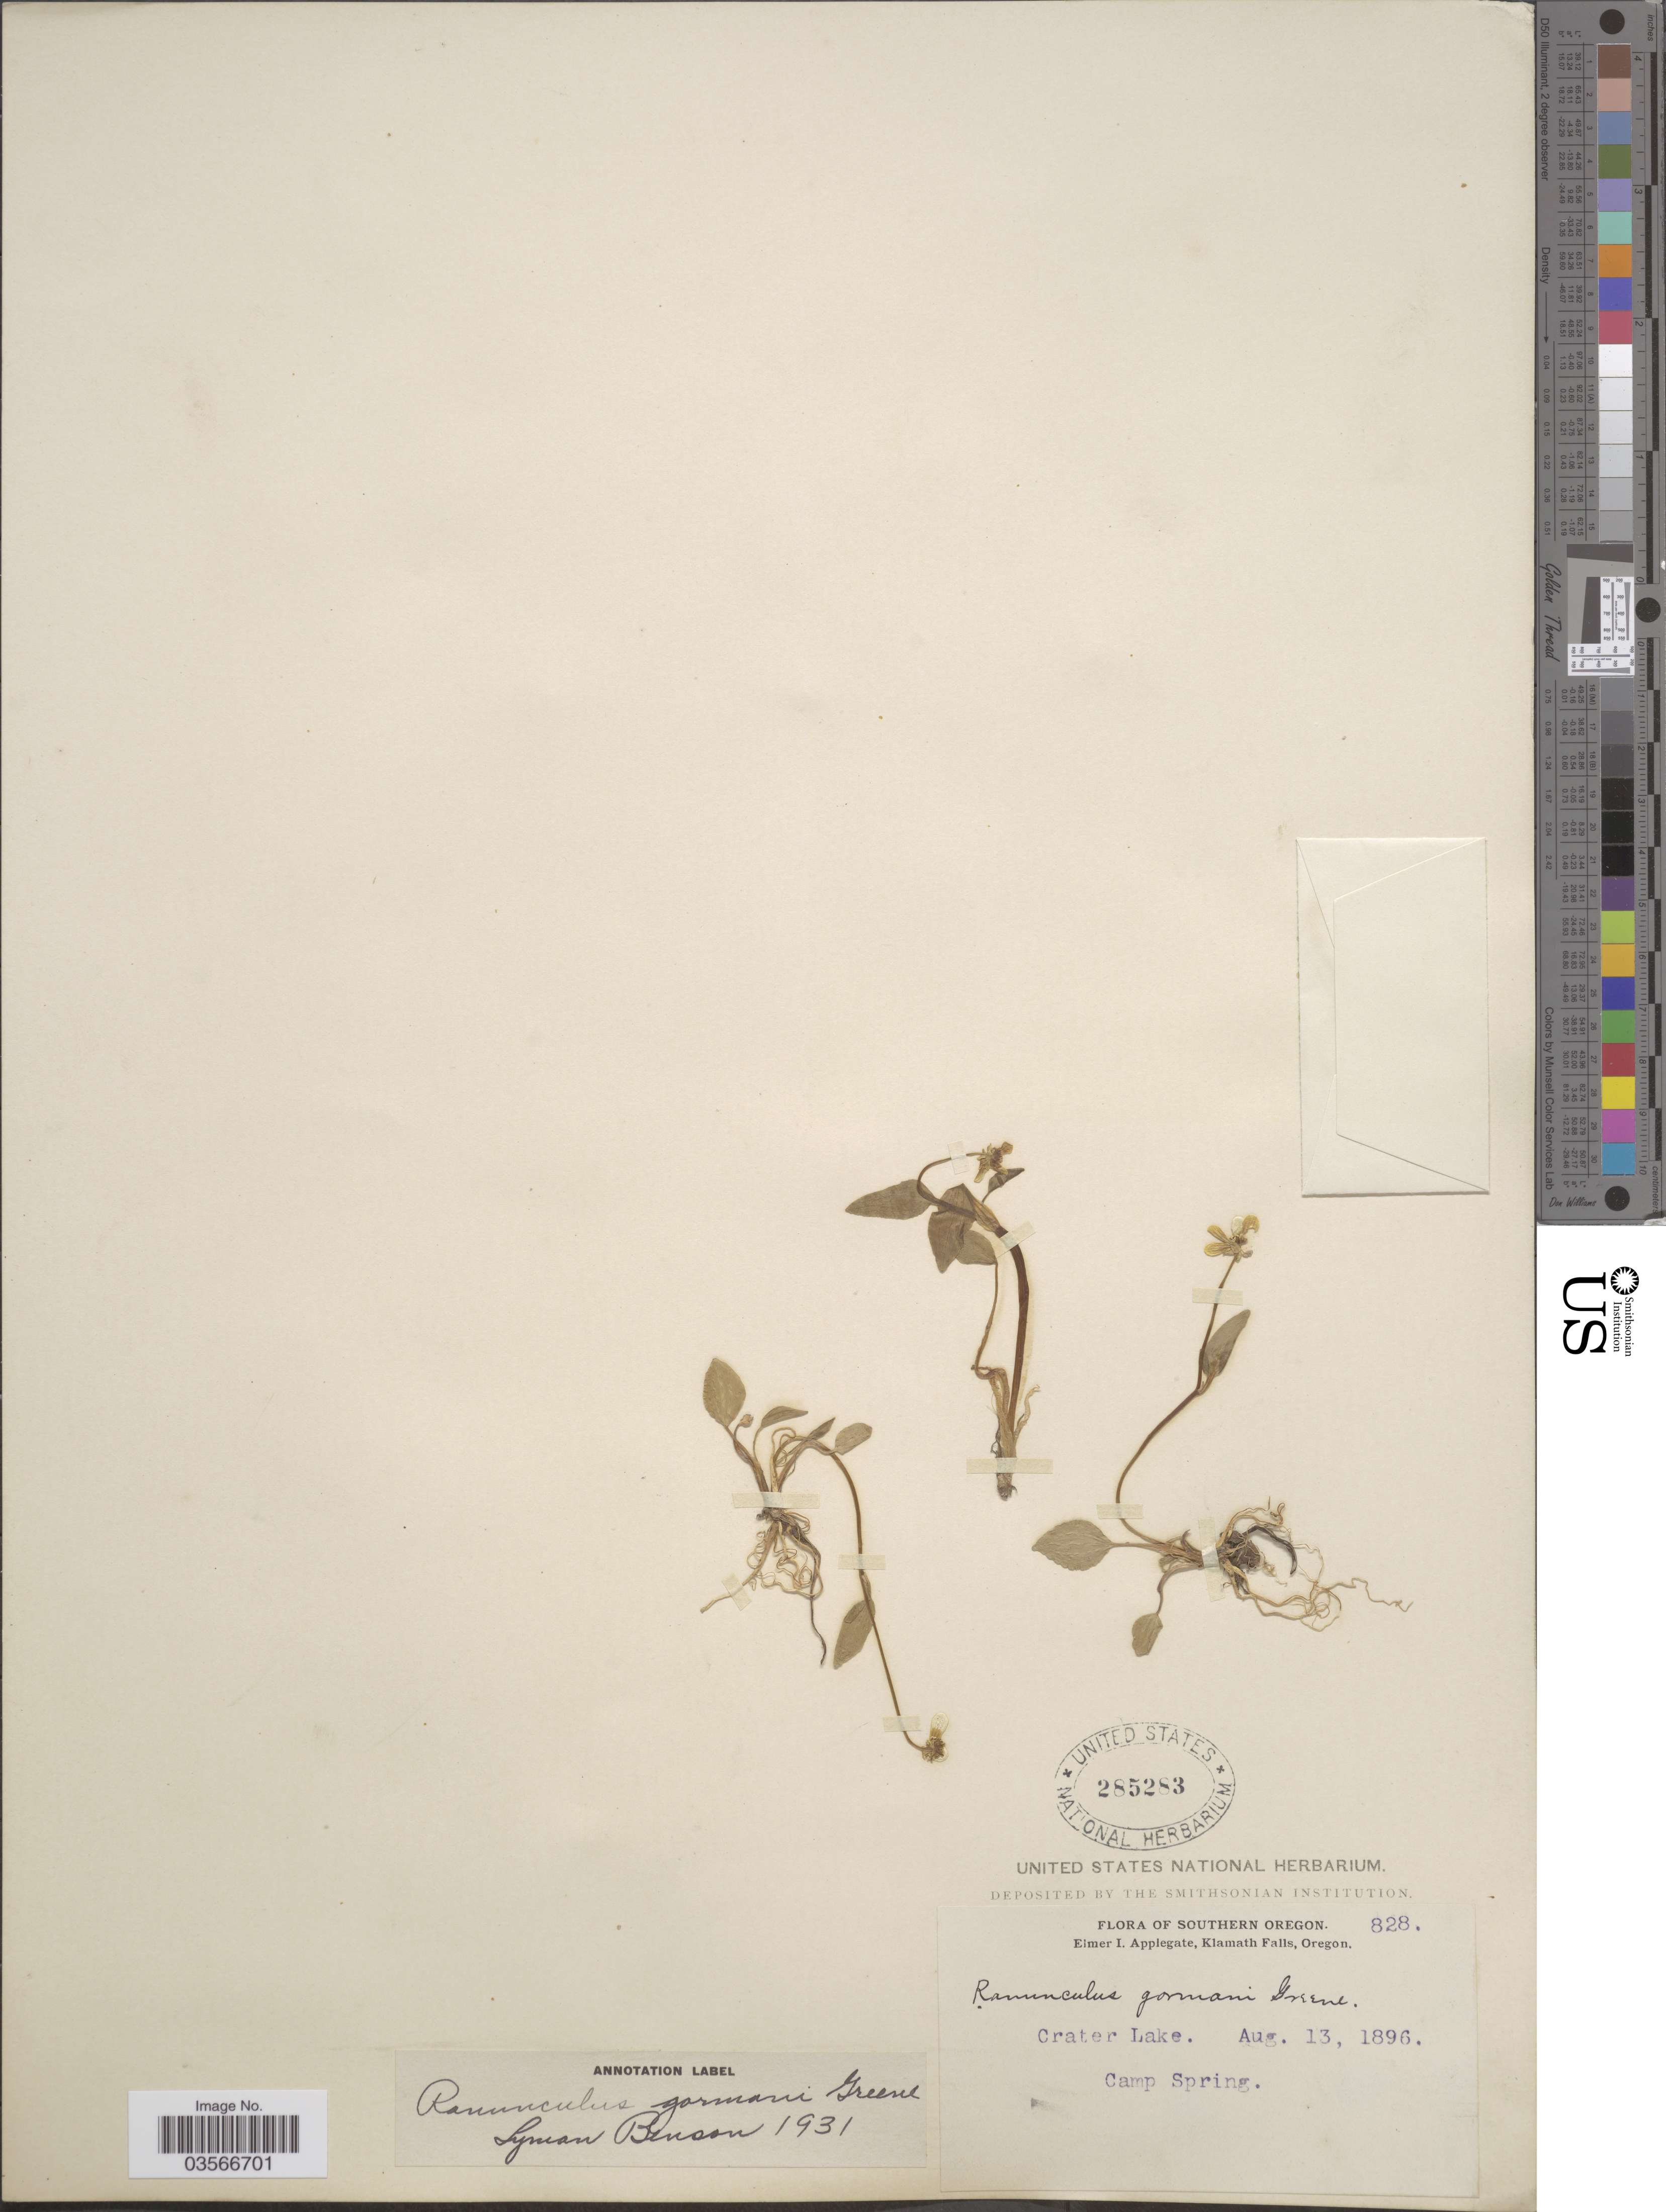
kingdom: Plantae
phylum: Tracheophyta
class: Magnoliopsida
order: Ranunculales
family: Ranunculaceae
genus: Ranunculus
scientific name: Ranunculus gormanii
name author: Greene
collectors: E. I. Applegate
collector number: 828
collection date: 1896-08-13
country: United States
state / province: Oregon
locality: Southern Oregon. Klamath Falls. Crater Lake. Camp Spring.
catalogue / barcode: US 285283